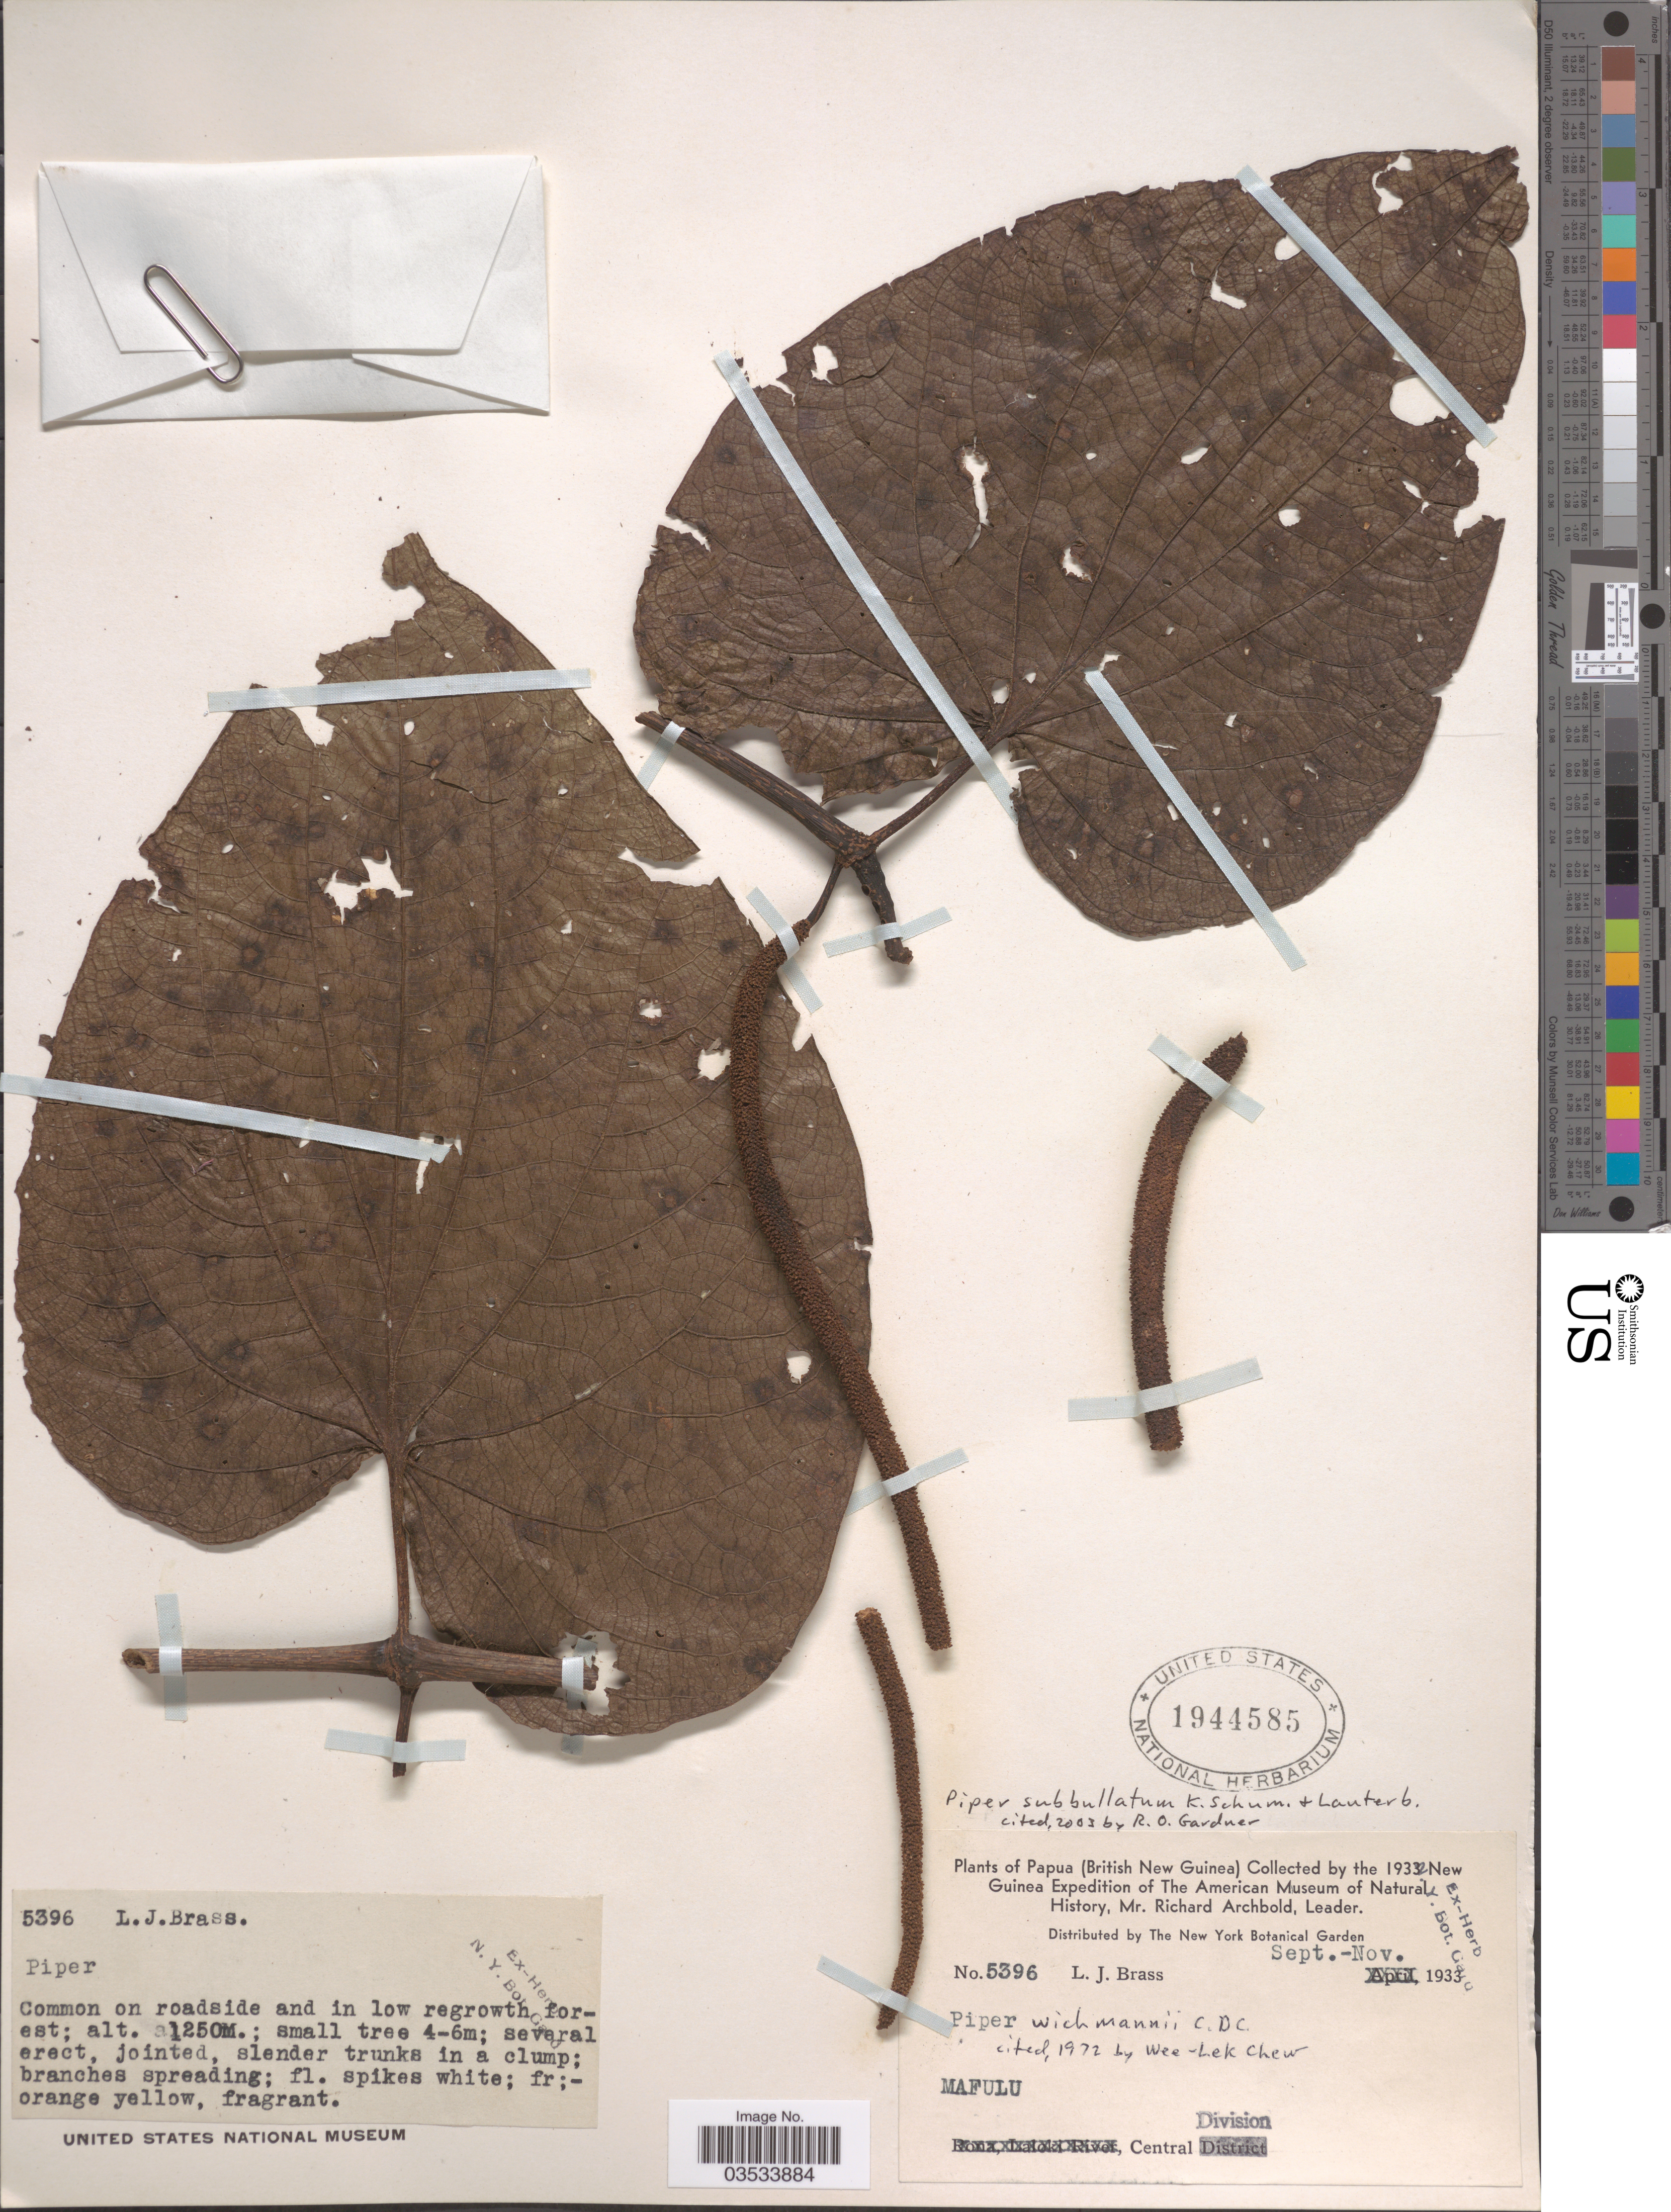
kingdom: Plantae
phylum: Tracheophyta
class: Magnoliopsida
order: Piperales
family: Piperaceae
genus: Piper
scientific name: Piper subbullatum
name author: K. Schum. & Lauterb.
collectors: L. J. Brass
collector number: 5396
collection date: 1933-09/1933-11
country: Papua New Guinea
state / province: Central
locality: Papua (British New Guinea). Mafulu. Central Division.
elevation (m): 1250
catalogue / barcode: US 1944585